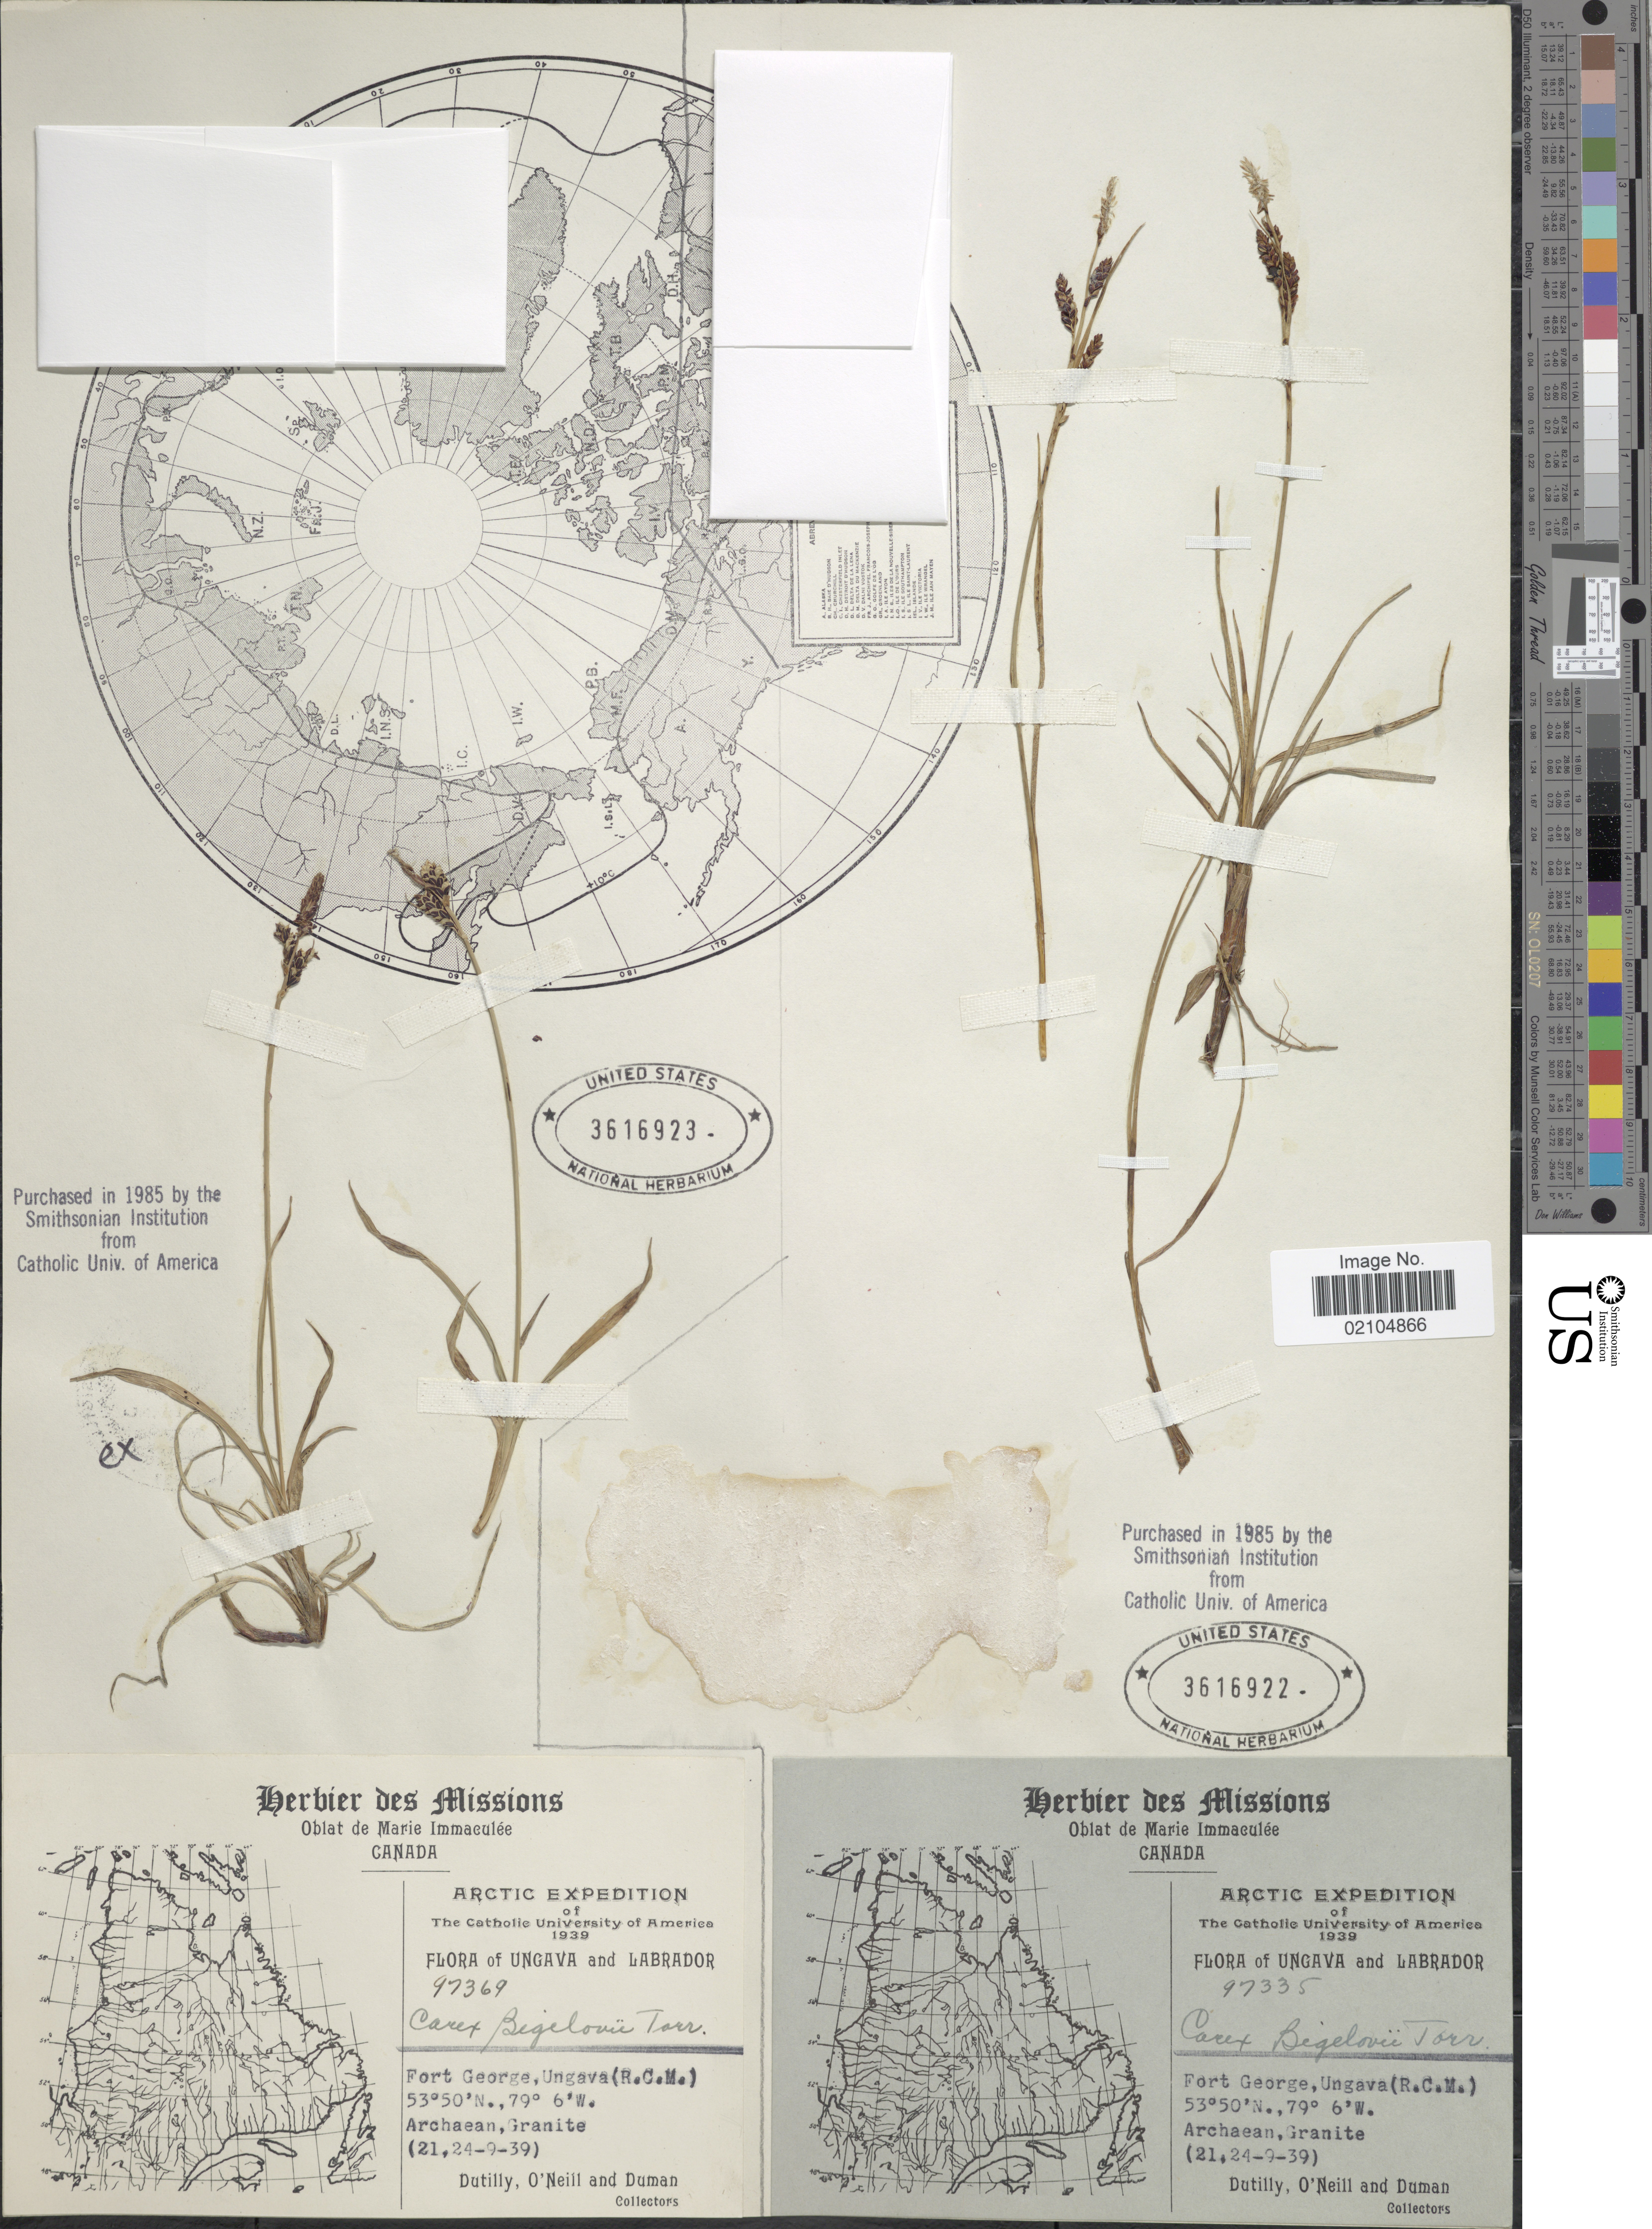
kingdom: Plantae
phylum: Tracheophyta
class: Liliopsida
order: Poales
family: Cyperaceae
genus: Carex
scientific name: Carex bigelowii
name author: Torr. ex Schwein.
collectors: -. Dutilly, O' Neill & -. Duman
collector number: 97335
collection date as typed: Transcribed d/m/y: 21/9/39 to 24/9/39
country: Canada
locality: Arctic, Ungava and Labrador, Fort George, Ungava (R.C.M.).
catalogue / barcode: US 3616922-2